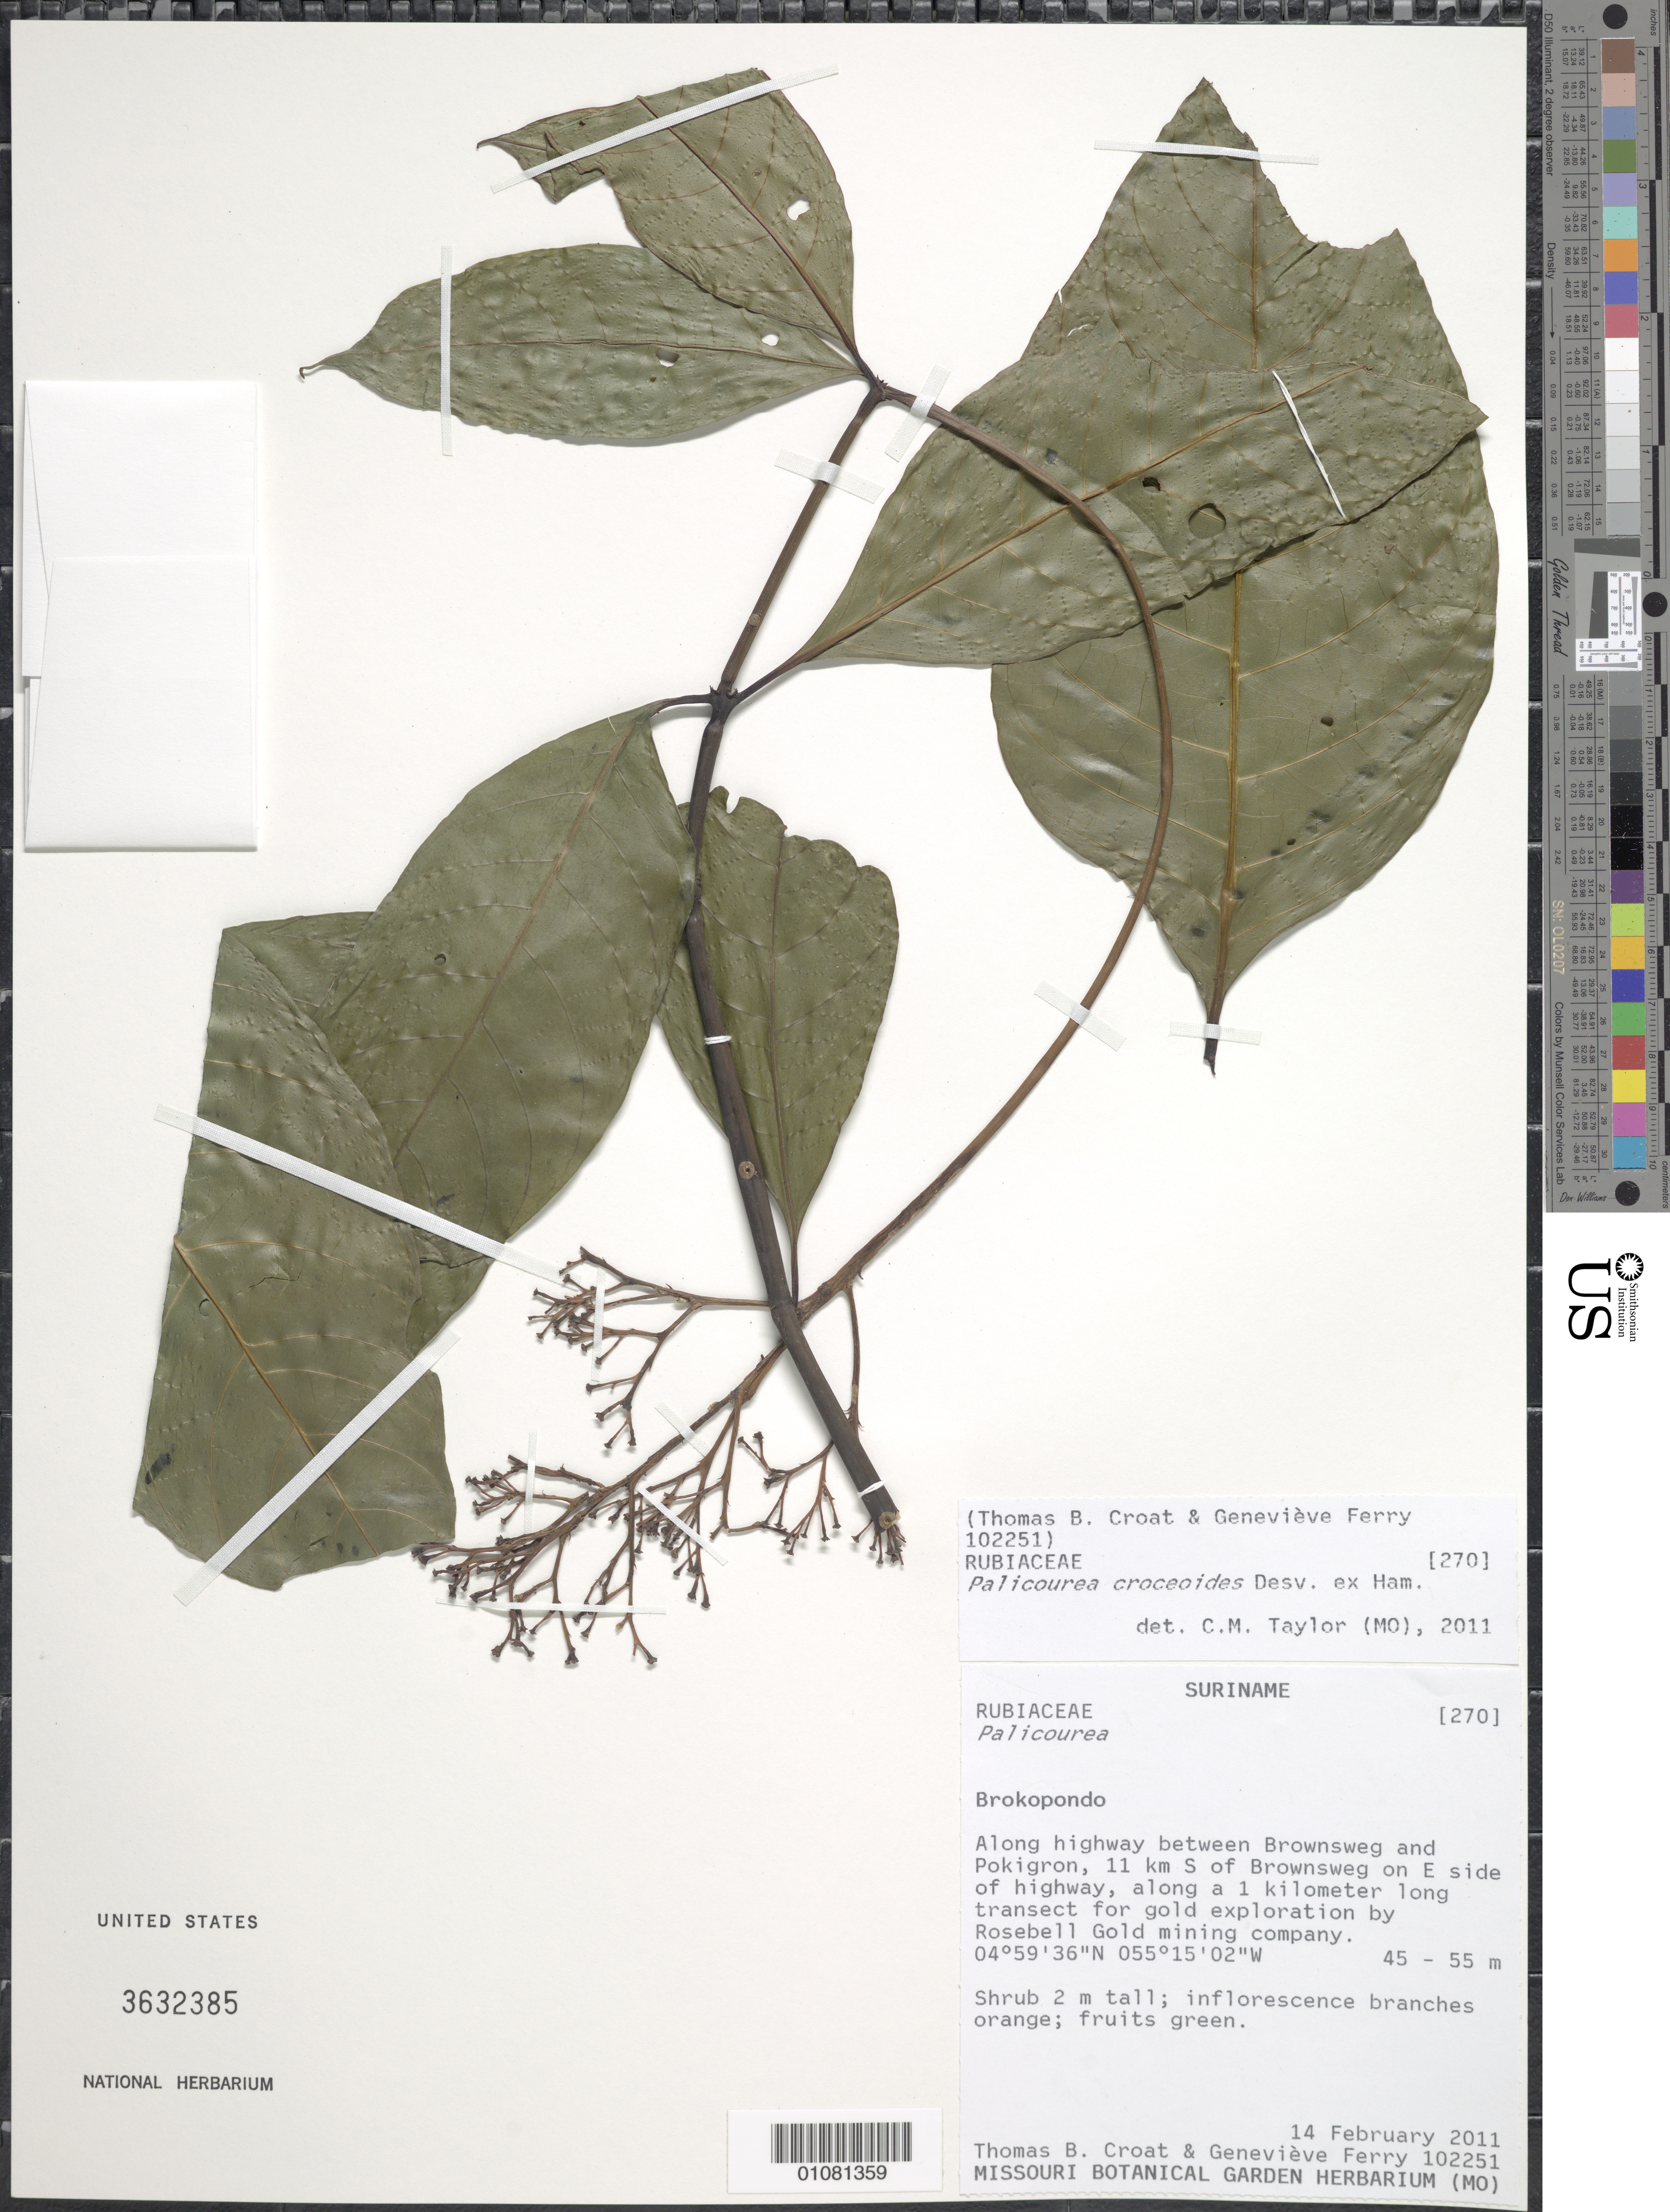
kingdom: Plantae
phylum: Tracheophyta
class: Magnoliopsida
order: Gentianales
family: Rubiaceae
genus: Palicourea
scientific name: Palicourea croceoides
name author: Desv. ex Ham.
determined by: Taylor, Charlotte M.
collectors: T. B. Croat & G. Ferry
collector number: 102251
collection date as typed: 14-Feb-11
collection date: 1911-02-14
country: Suriname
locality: Brownsweg to Pokigron, along highway, 11km S of Brownsweg on E side of highway, along a 1km long transect for gold exploration by Rosbell Gold mining company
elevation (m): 45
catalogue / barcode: US 3632385